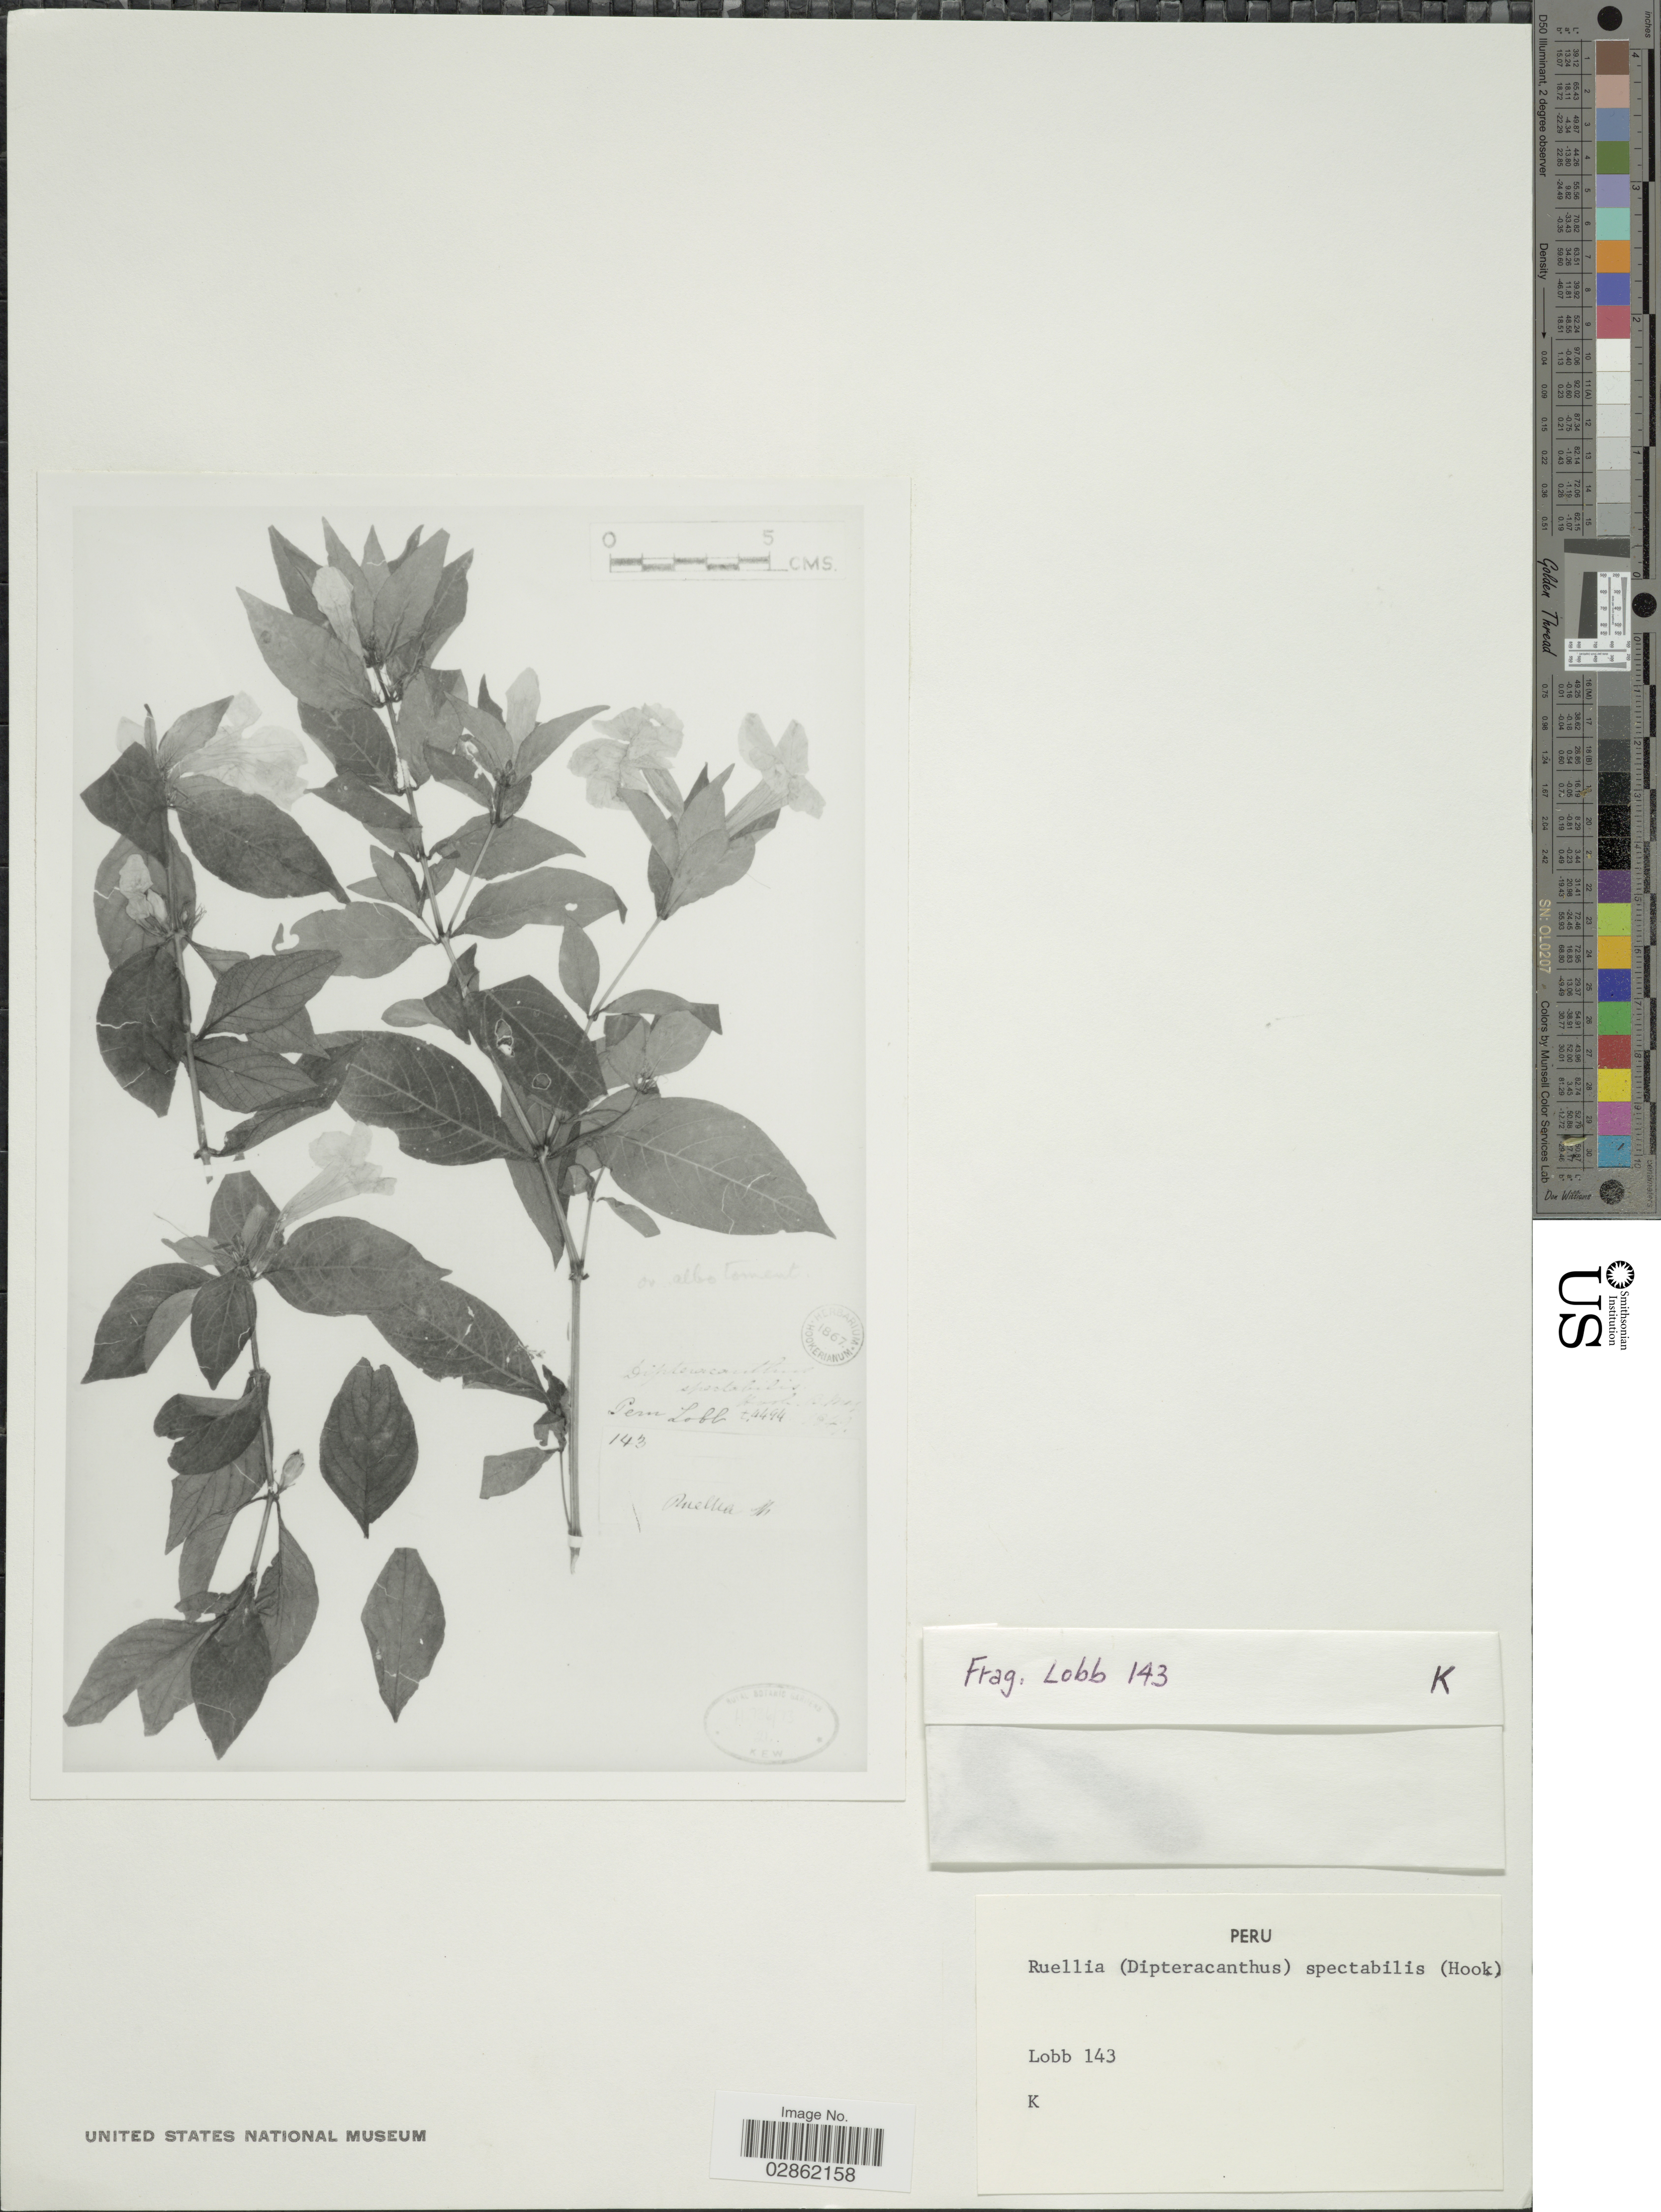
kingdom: Plantae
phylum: Tracheophyta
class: Magnoliopsida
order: Lamiales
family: Acanthaceae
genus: Ruellia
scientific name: Ruellia spectabilis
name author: (Hook.) G. Nicholson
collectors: Lobb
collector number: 143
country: Peru